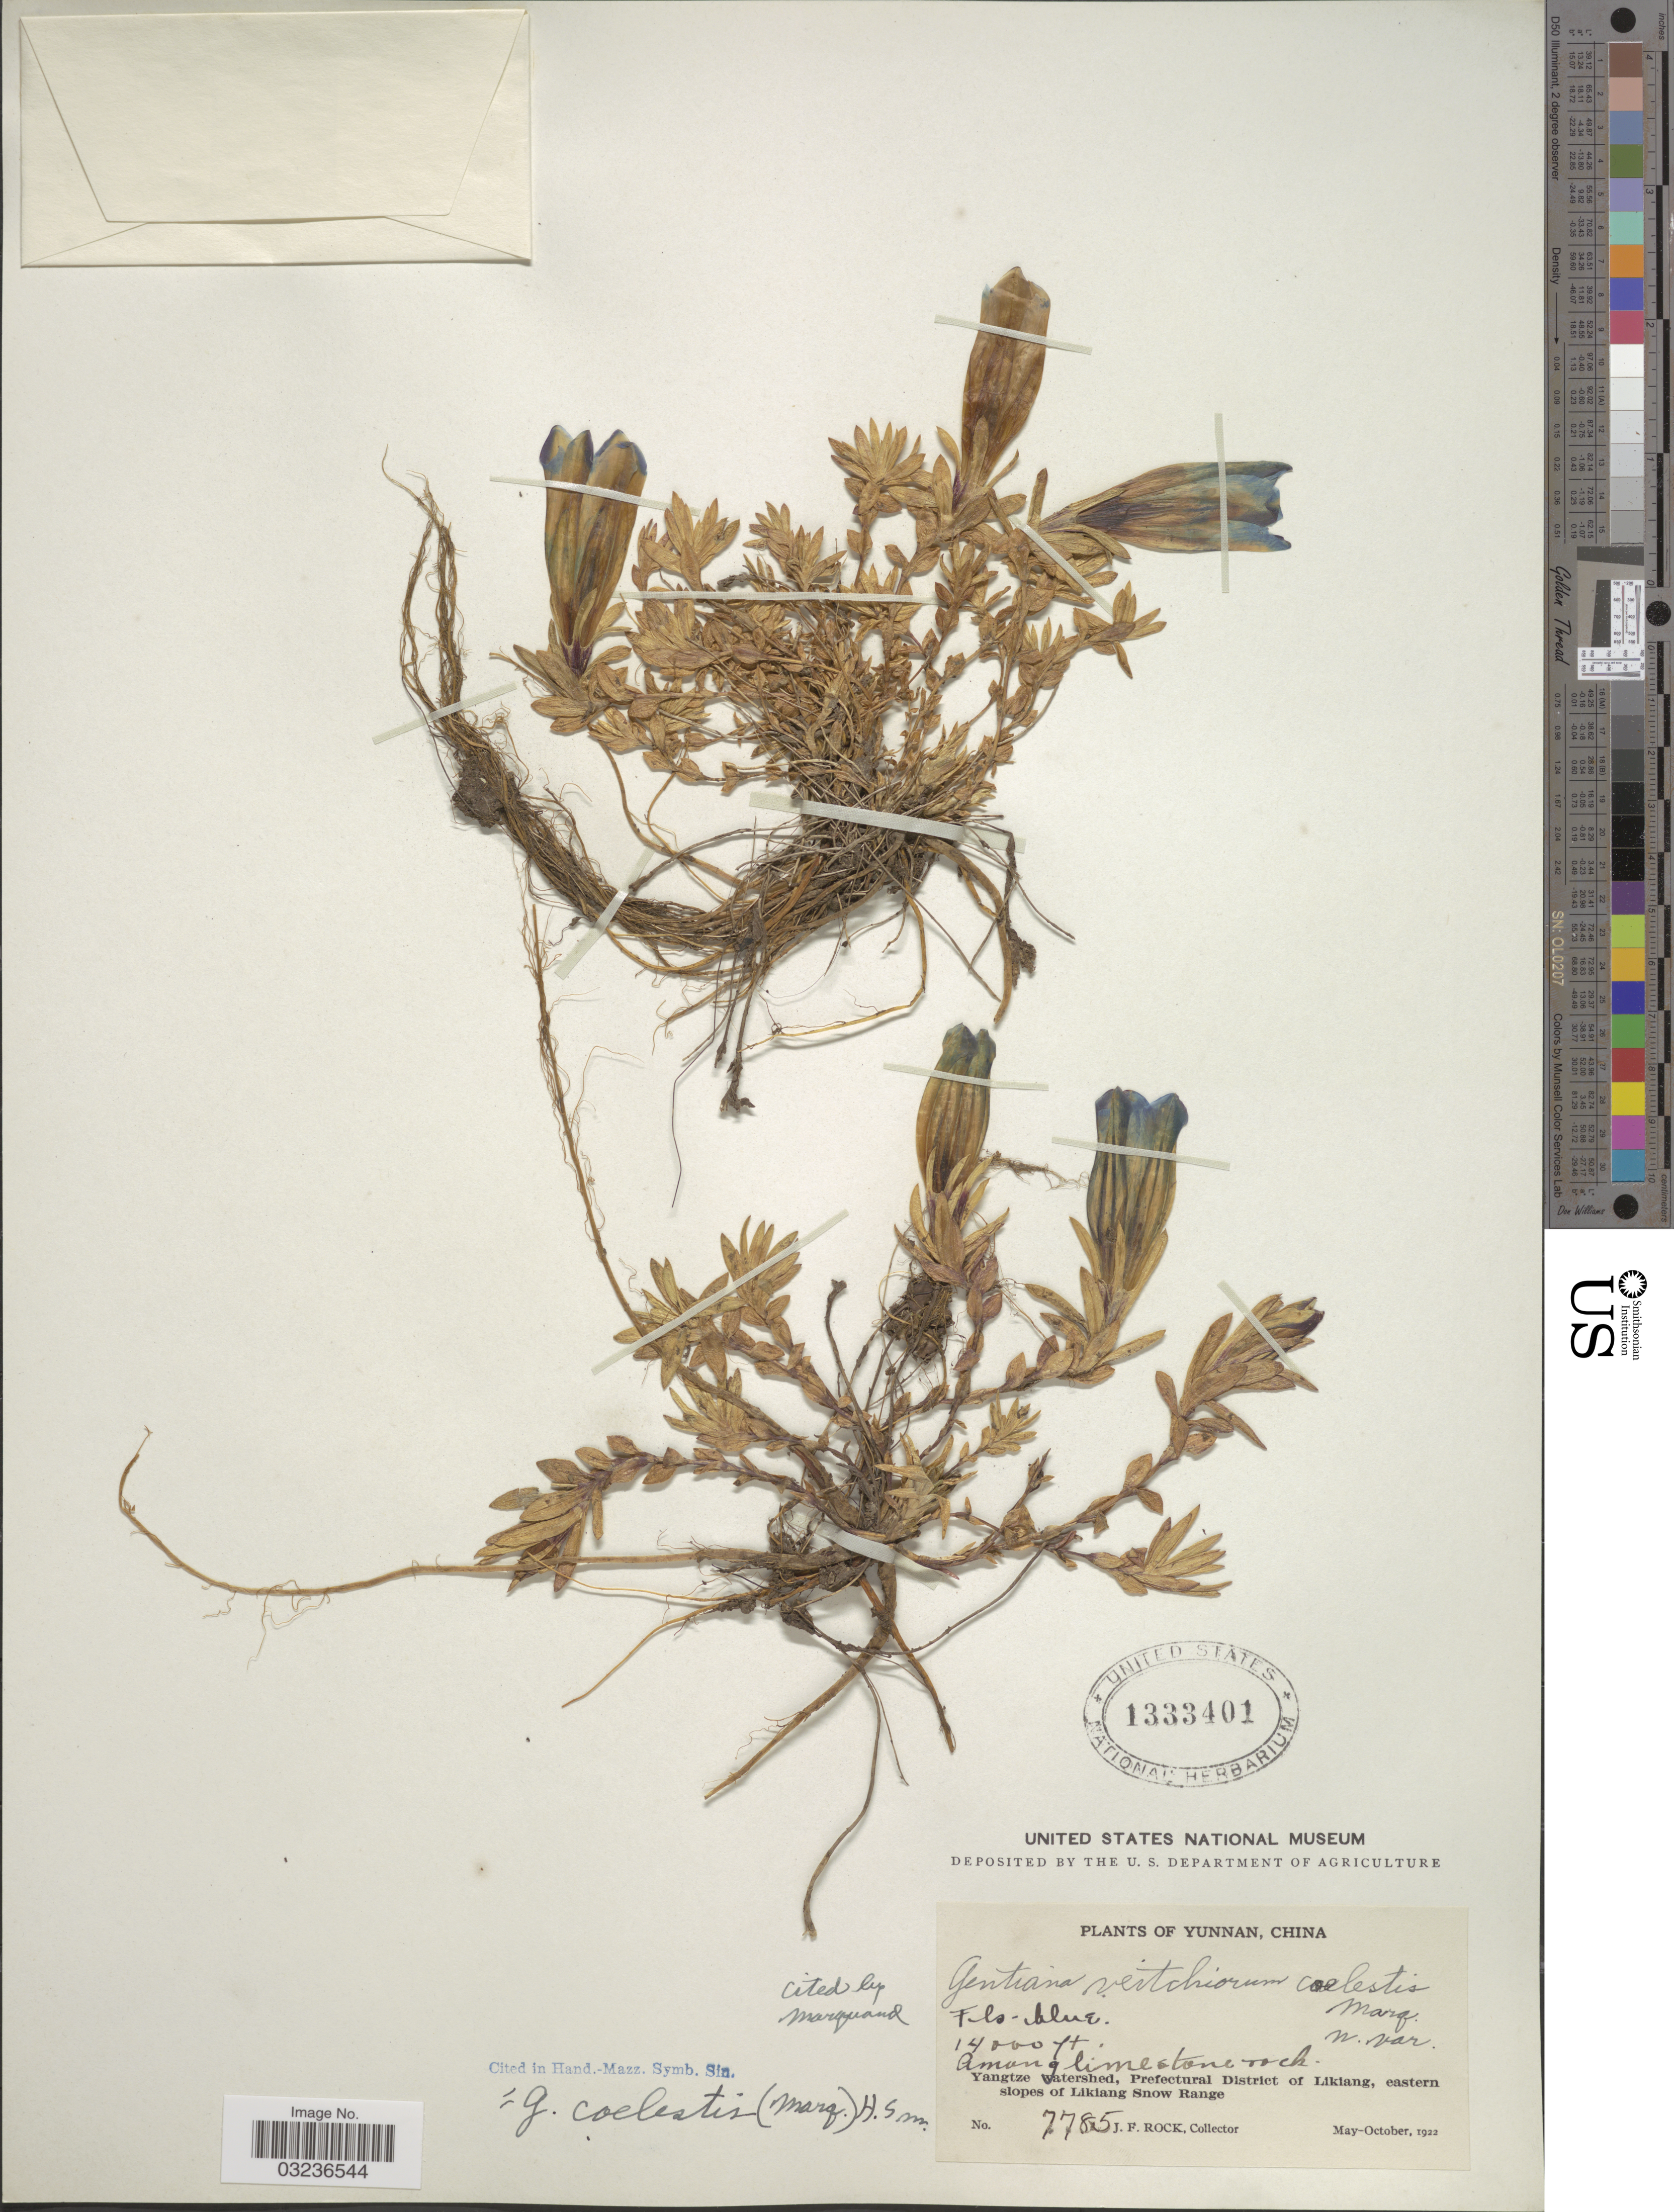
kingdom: Plantae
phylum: Tracheophyta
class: Magnoliopsida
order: Gentianales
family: Gentianaceae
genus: Gentiana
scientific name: Gentiana caelestis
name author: (Marquand) Harry Sm.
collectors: J. Rock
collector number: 7785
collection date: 1922-05/1922-10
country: China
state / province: Yunnan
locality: Yangtze watershed, Prefectural District of Likiang, eastern slopes of Likiang Snow Range.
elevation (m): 4267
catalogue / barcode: US 1333401